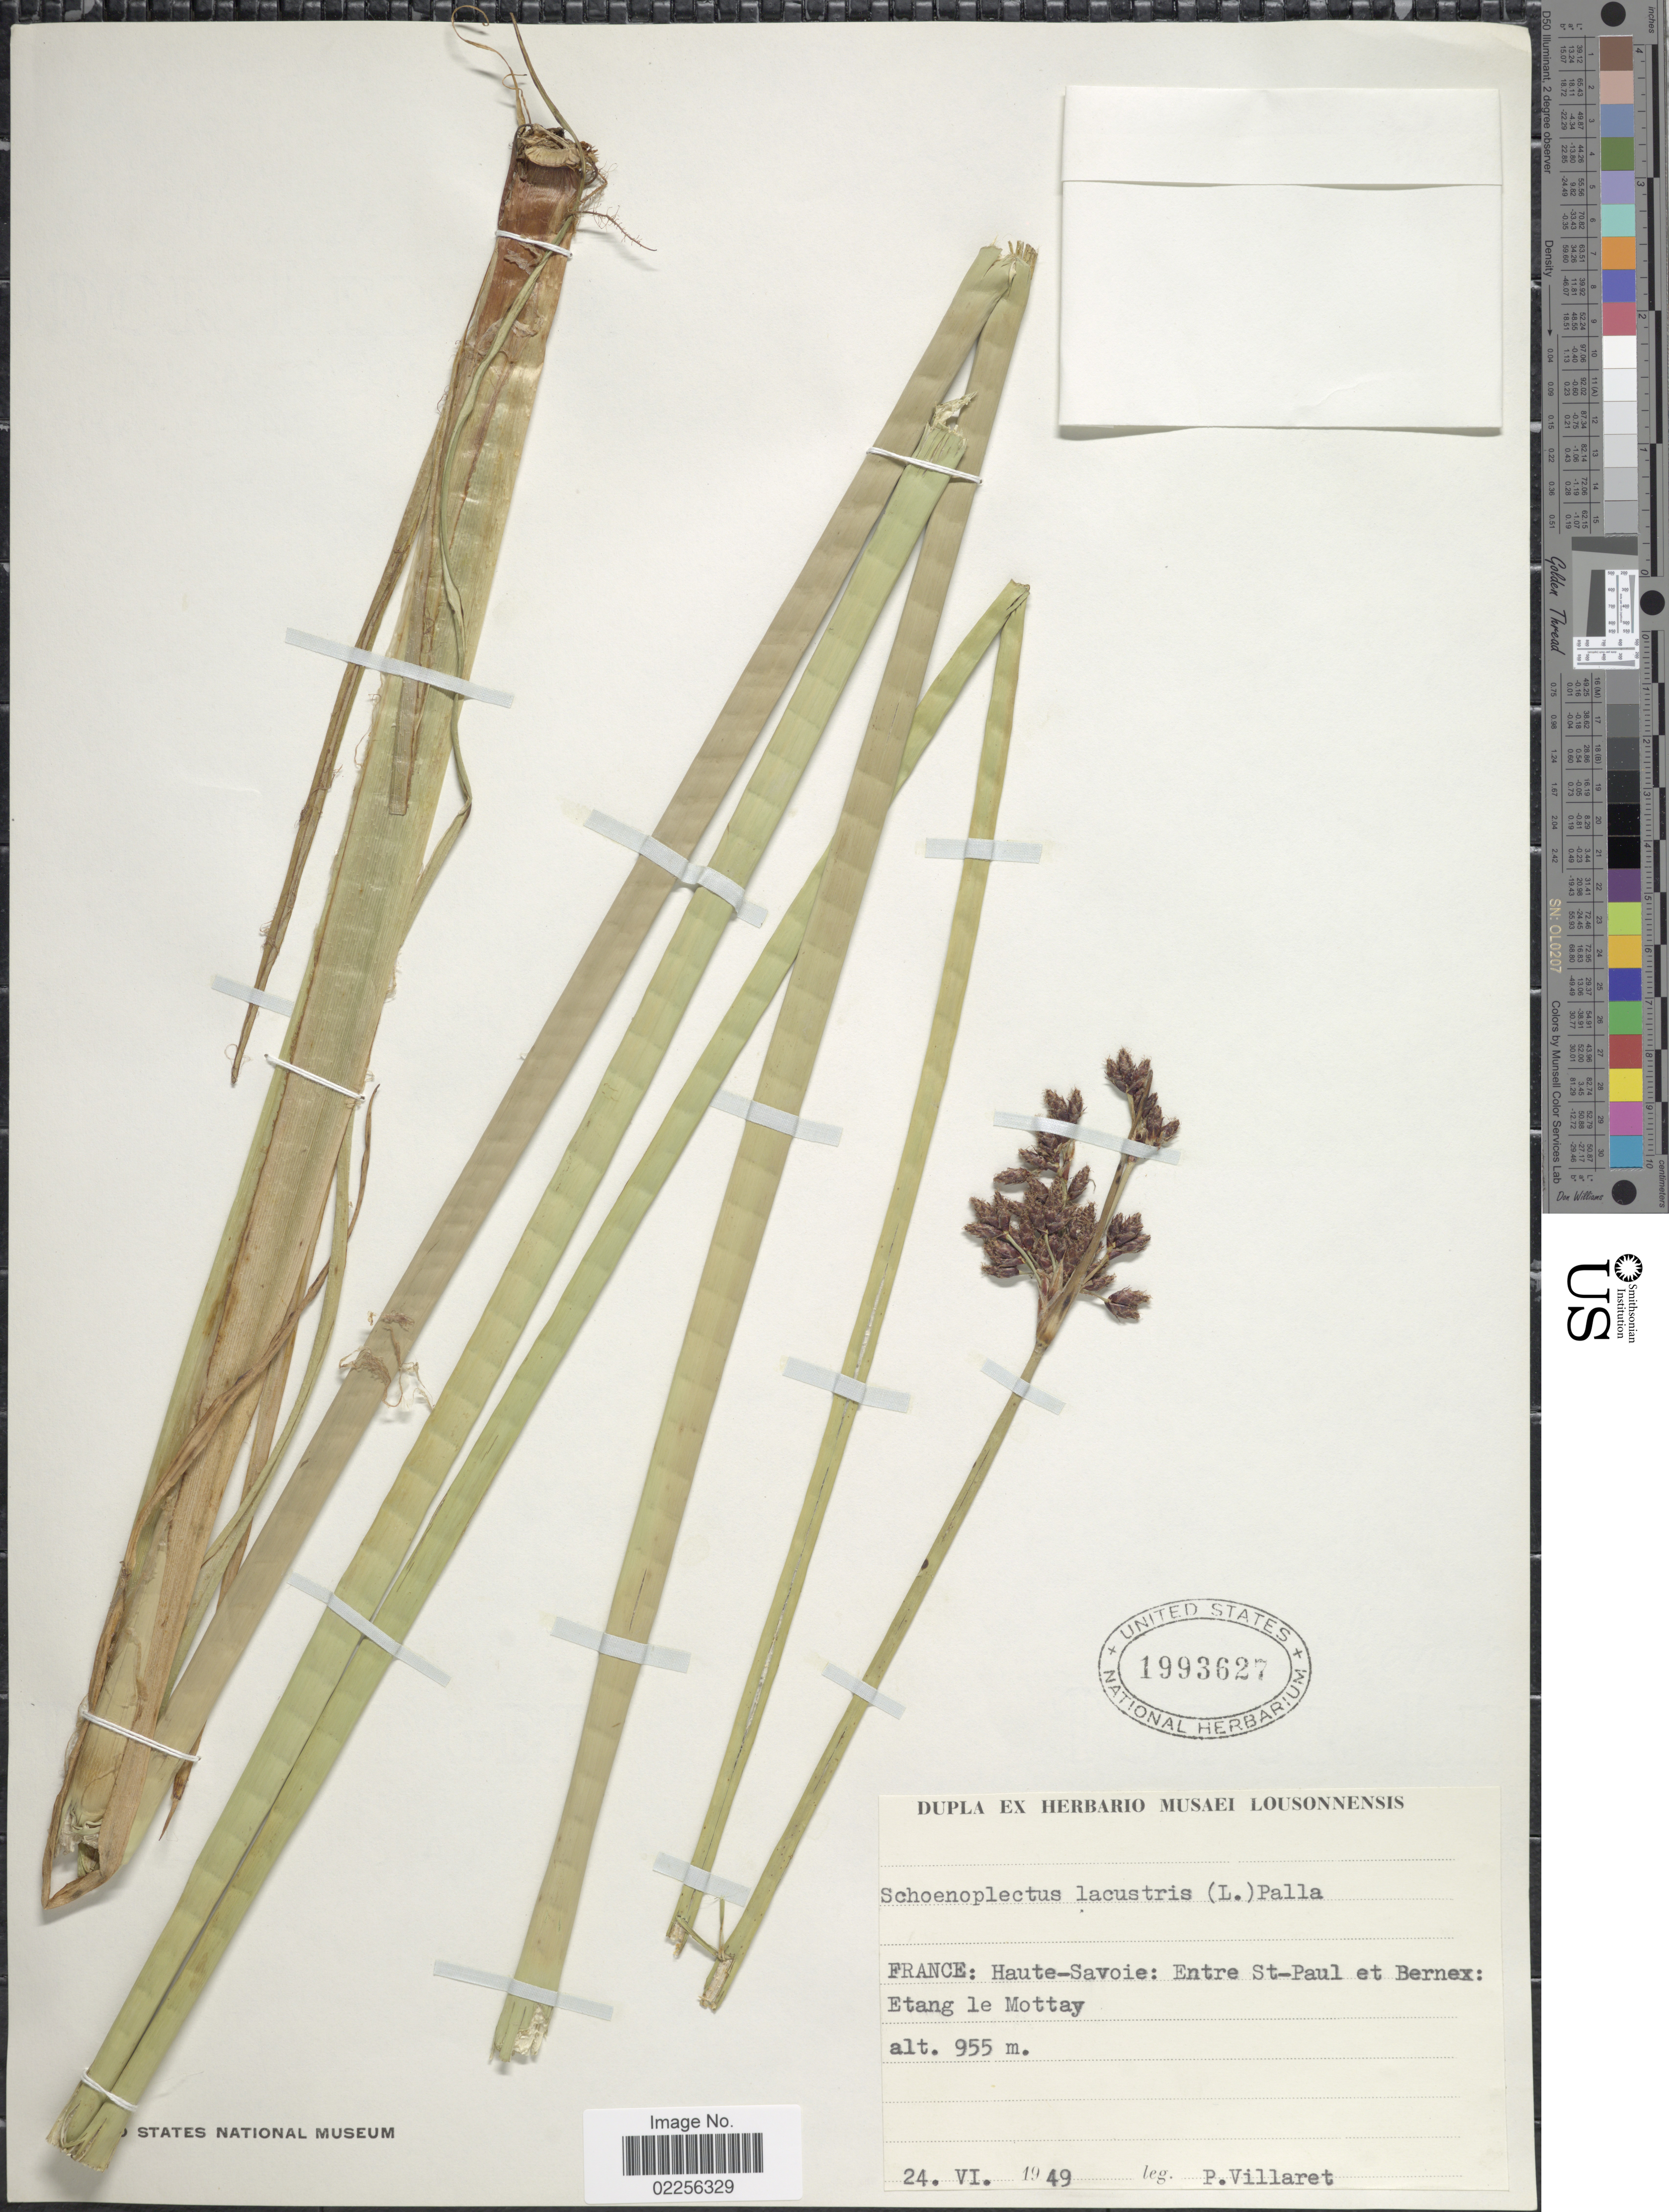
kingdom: Plantae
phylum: Tracheophyta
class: Liliopsida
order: Poales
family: Cyperaceae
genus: Schoenoplectus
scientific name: Schoenoplectus lacustris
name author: (L.) Palla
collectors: P. Villaret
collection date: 1949-06-24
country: France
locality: Haute-Savoie: Entre St-Paul et Bernex: Etang le Mottay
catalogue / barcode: US 1993627